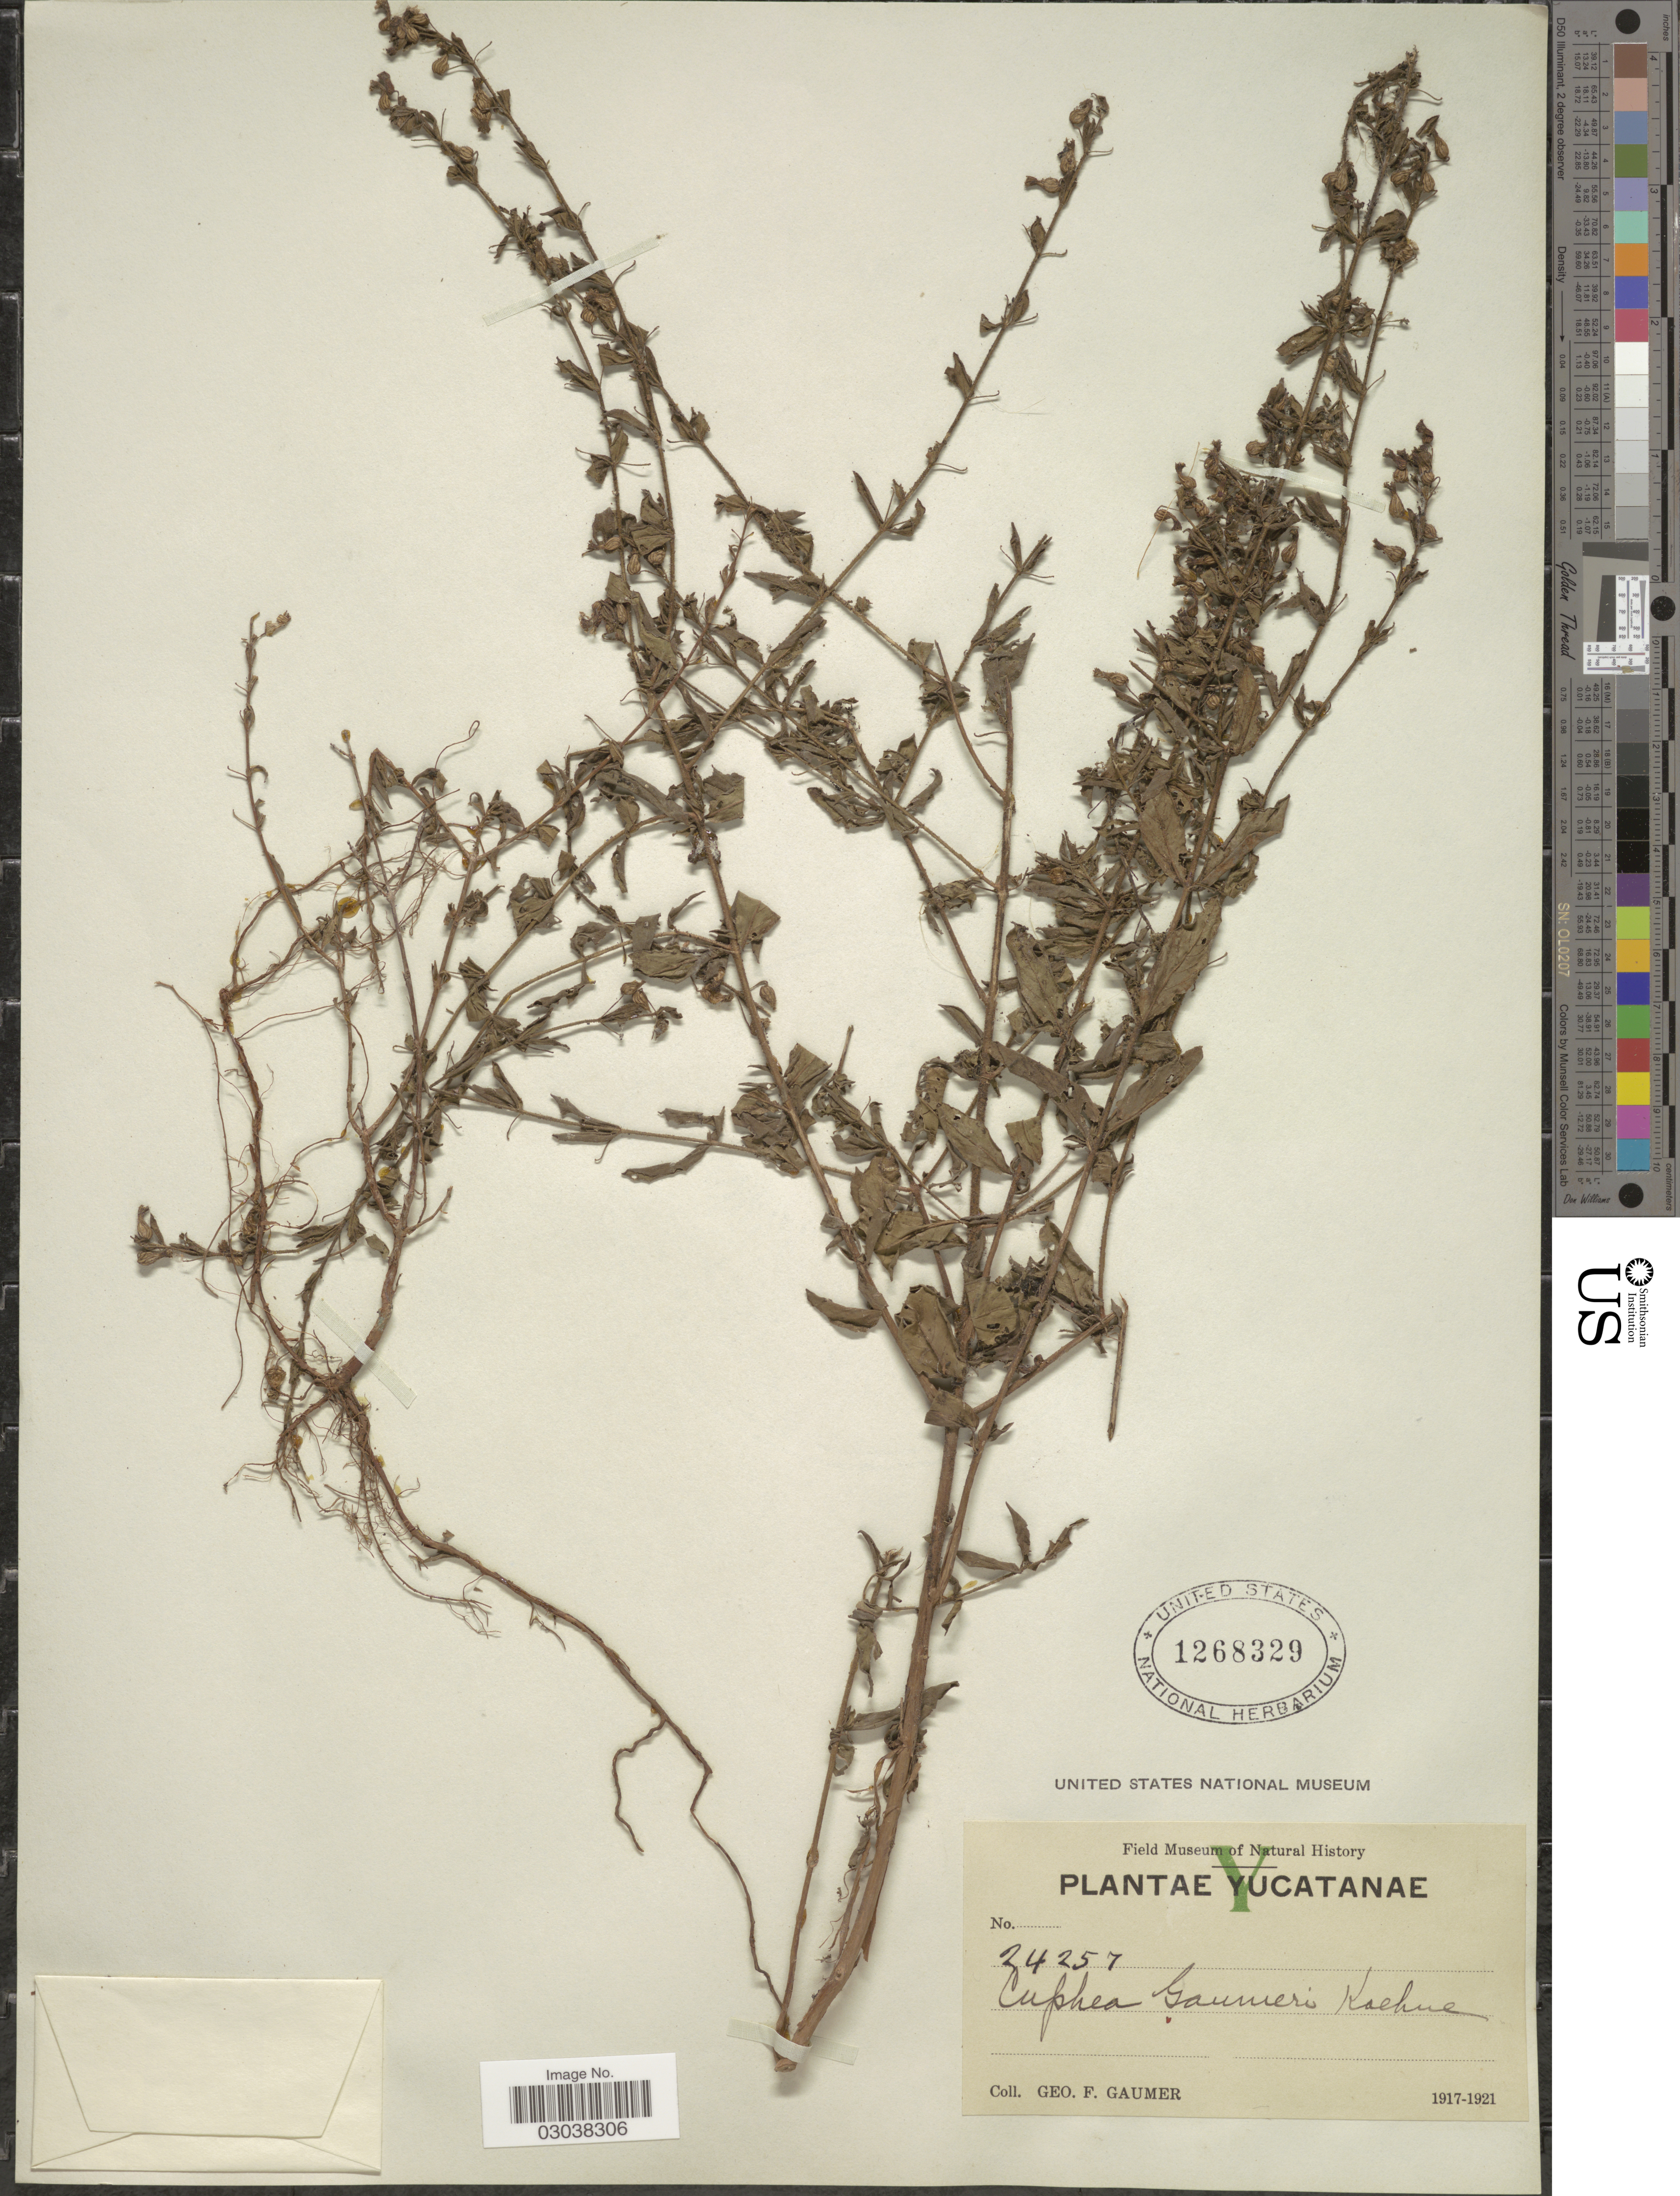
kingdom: Plantae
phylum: Tracheophyta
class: Magnoliopsida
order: Myrtales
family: Lythraceae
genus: Cuphea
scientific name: Cuphea gaumeri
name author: Koehne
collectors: G. F. Gaumer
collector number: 24257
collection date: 1917/1921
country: Mexico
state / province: Yucatán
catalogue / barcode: US 1268329